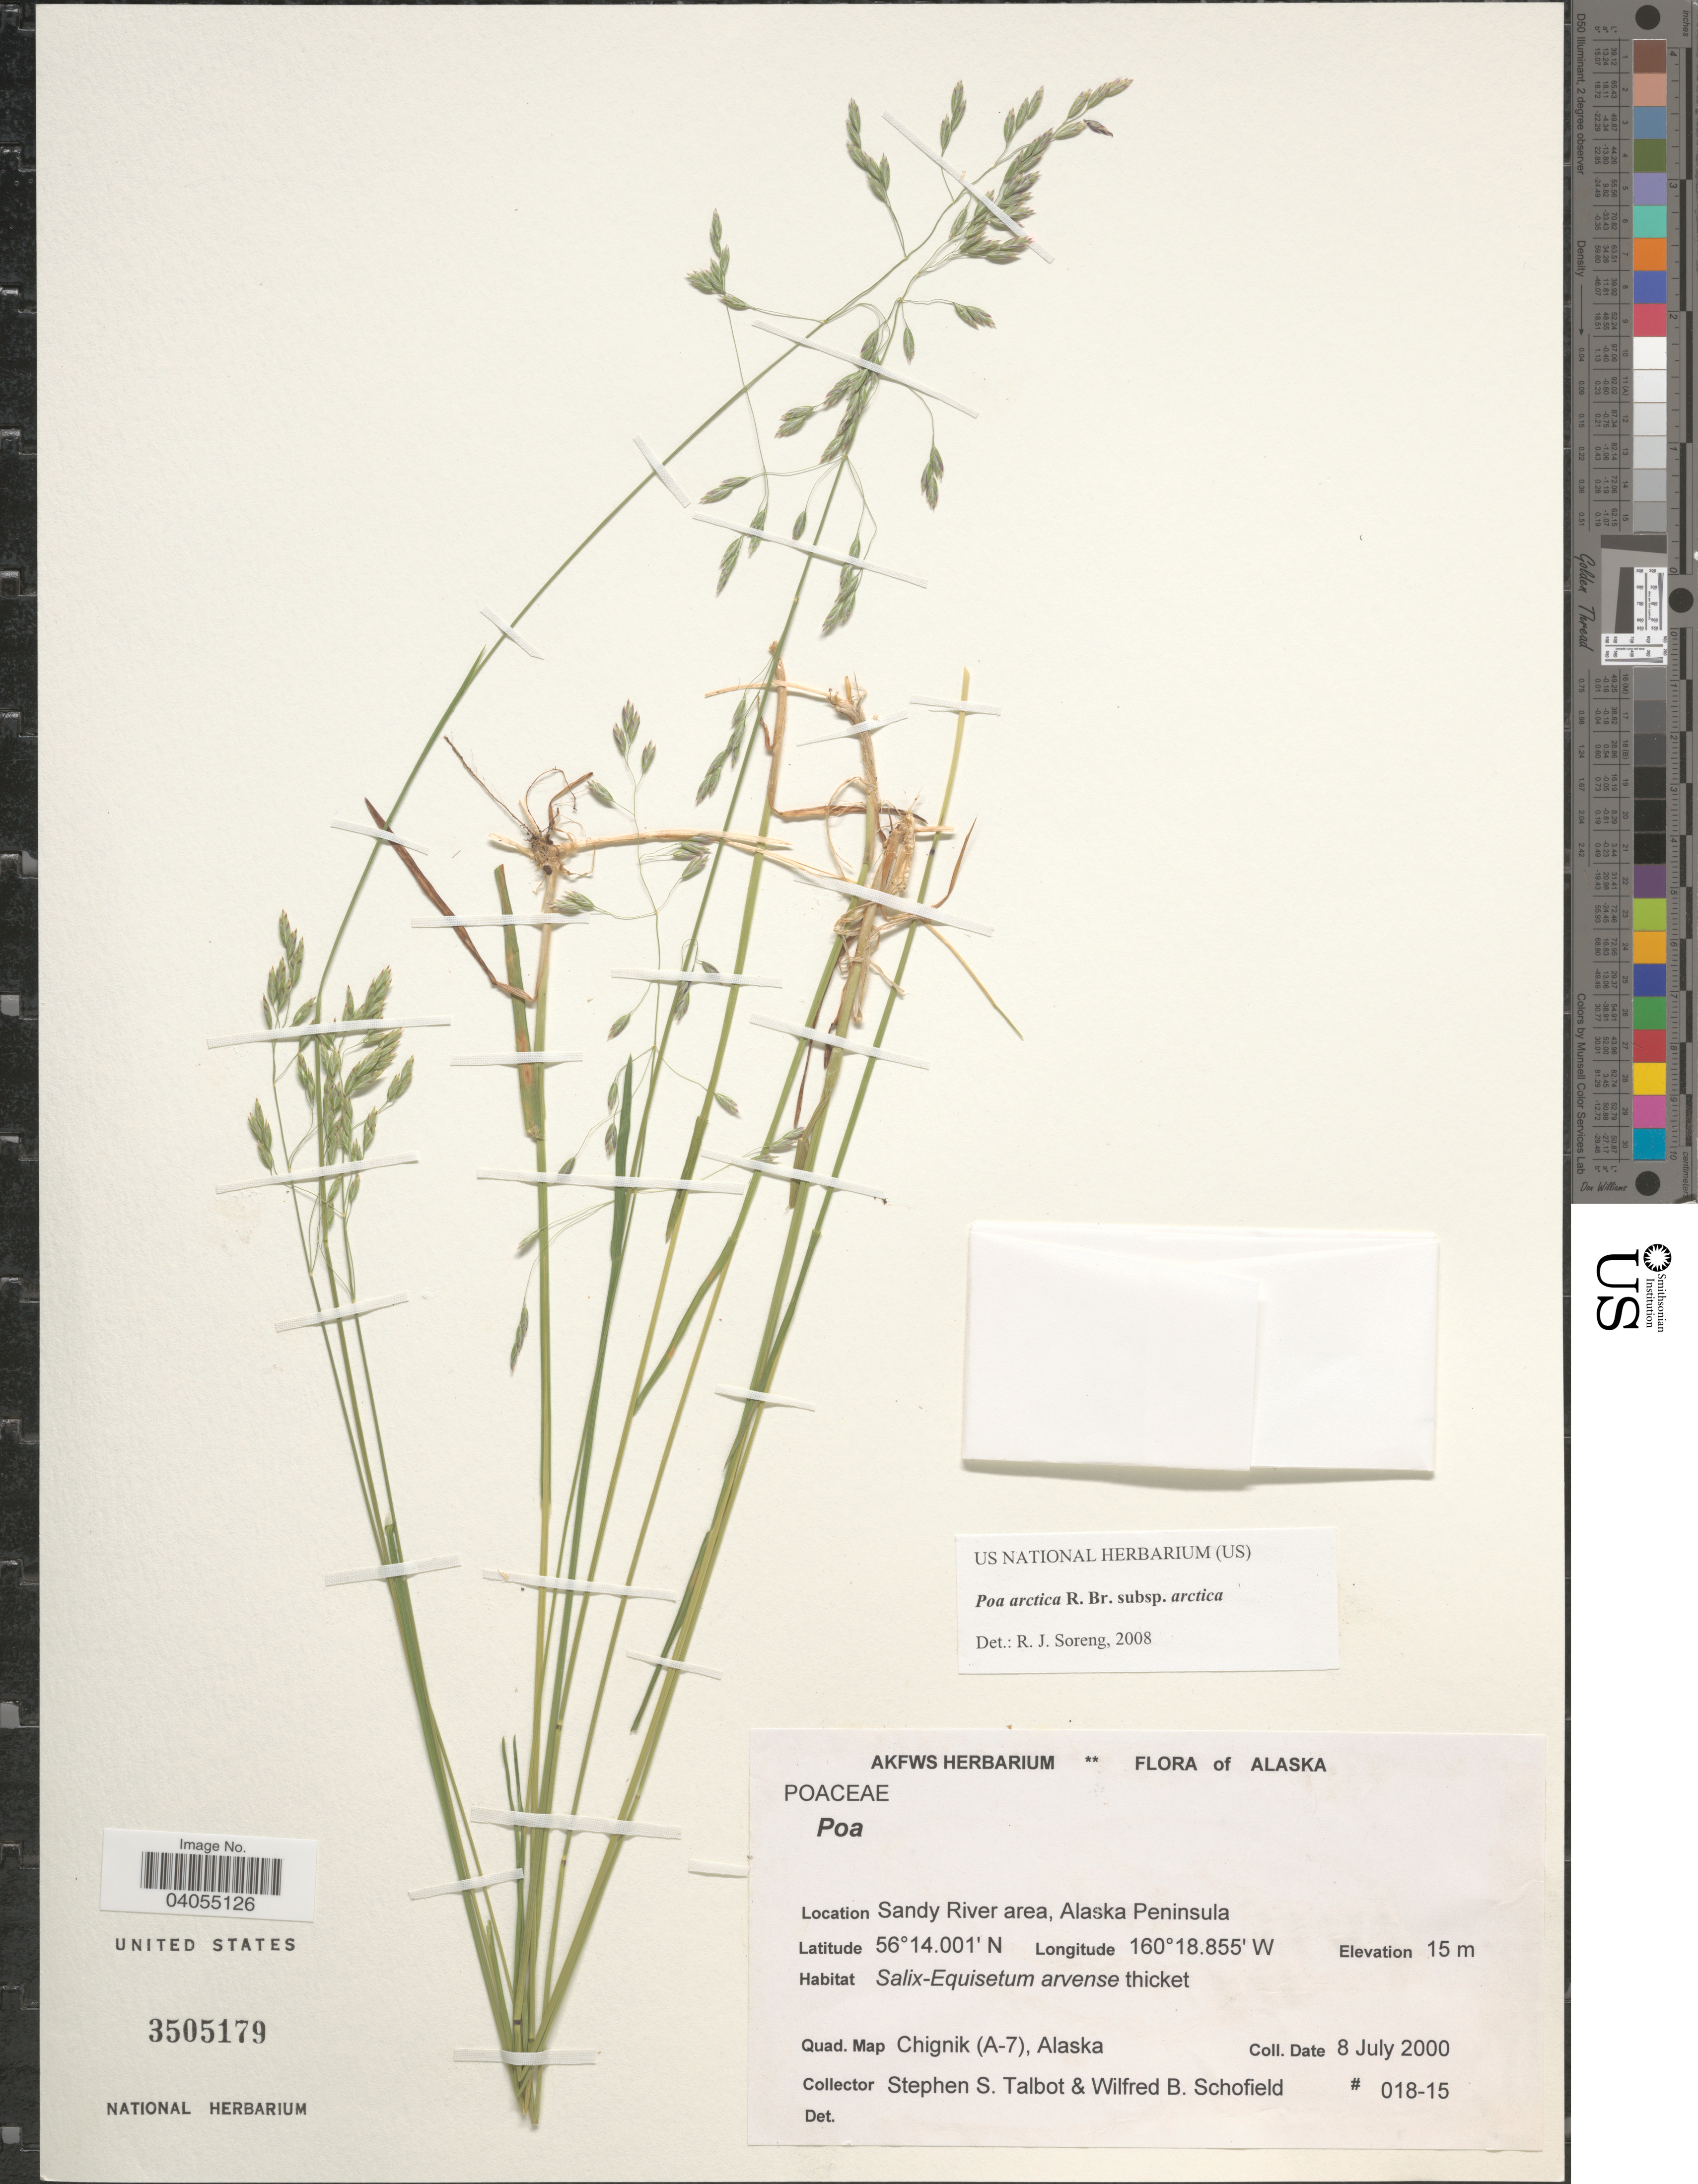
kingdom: Plantae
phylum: Tracheophyta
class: Liliopsida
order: Poales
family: Poaceae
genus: Poa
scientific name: Poa arctica subsp. arctica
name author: R. Br.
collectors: S. S. Talbot & W. Schofield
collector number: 018-15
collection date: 2000-07-08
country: United States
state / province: Alaska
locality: Sandy River area, Alaska Peninsula. Quad. Map Chignik (A-7).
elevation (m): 15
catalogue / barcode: US 3505179